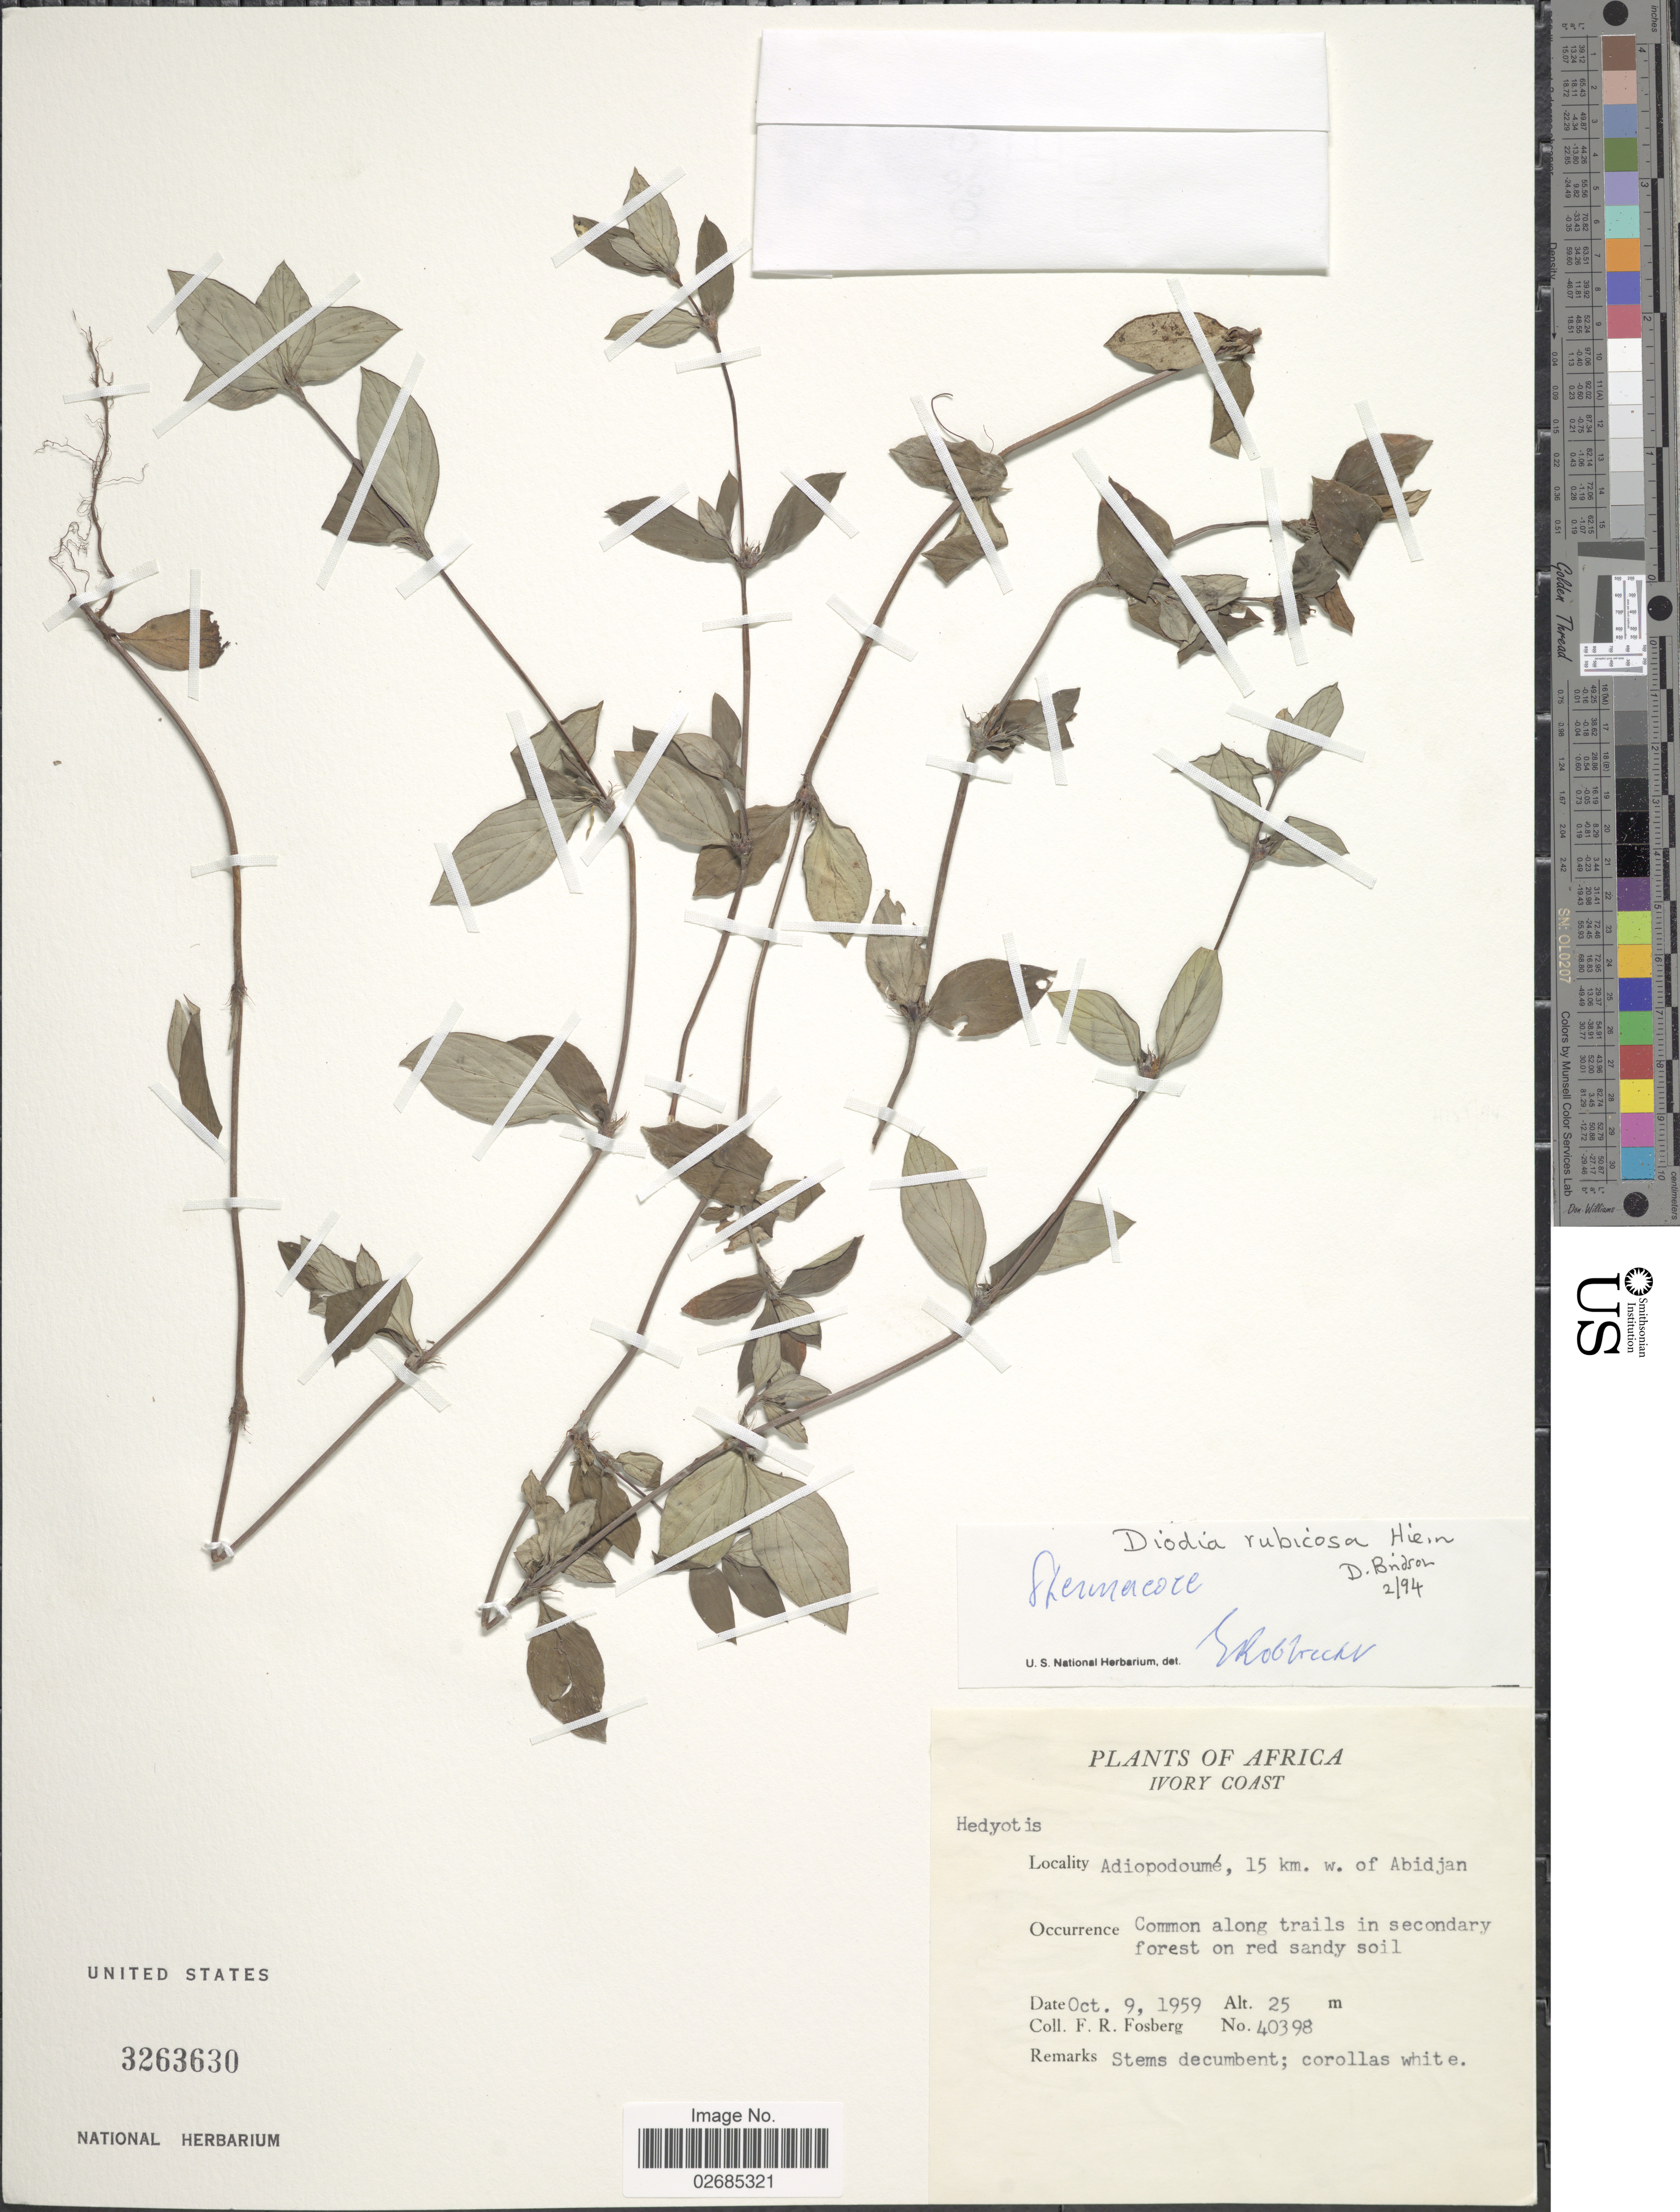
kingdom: Plantae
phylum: Tracheophyta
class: Magnoliopsida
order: Gentianales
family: Rubiaceae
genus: Diodia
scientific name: Diodia rubricosa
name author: Hiern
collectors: F. R. Fosberg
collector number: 40398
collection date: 1959-10-09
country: Ivory Coast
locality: Adiopodoume, 15 km .w. of Abidjan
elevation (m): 25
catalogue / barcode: US 3263630